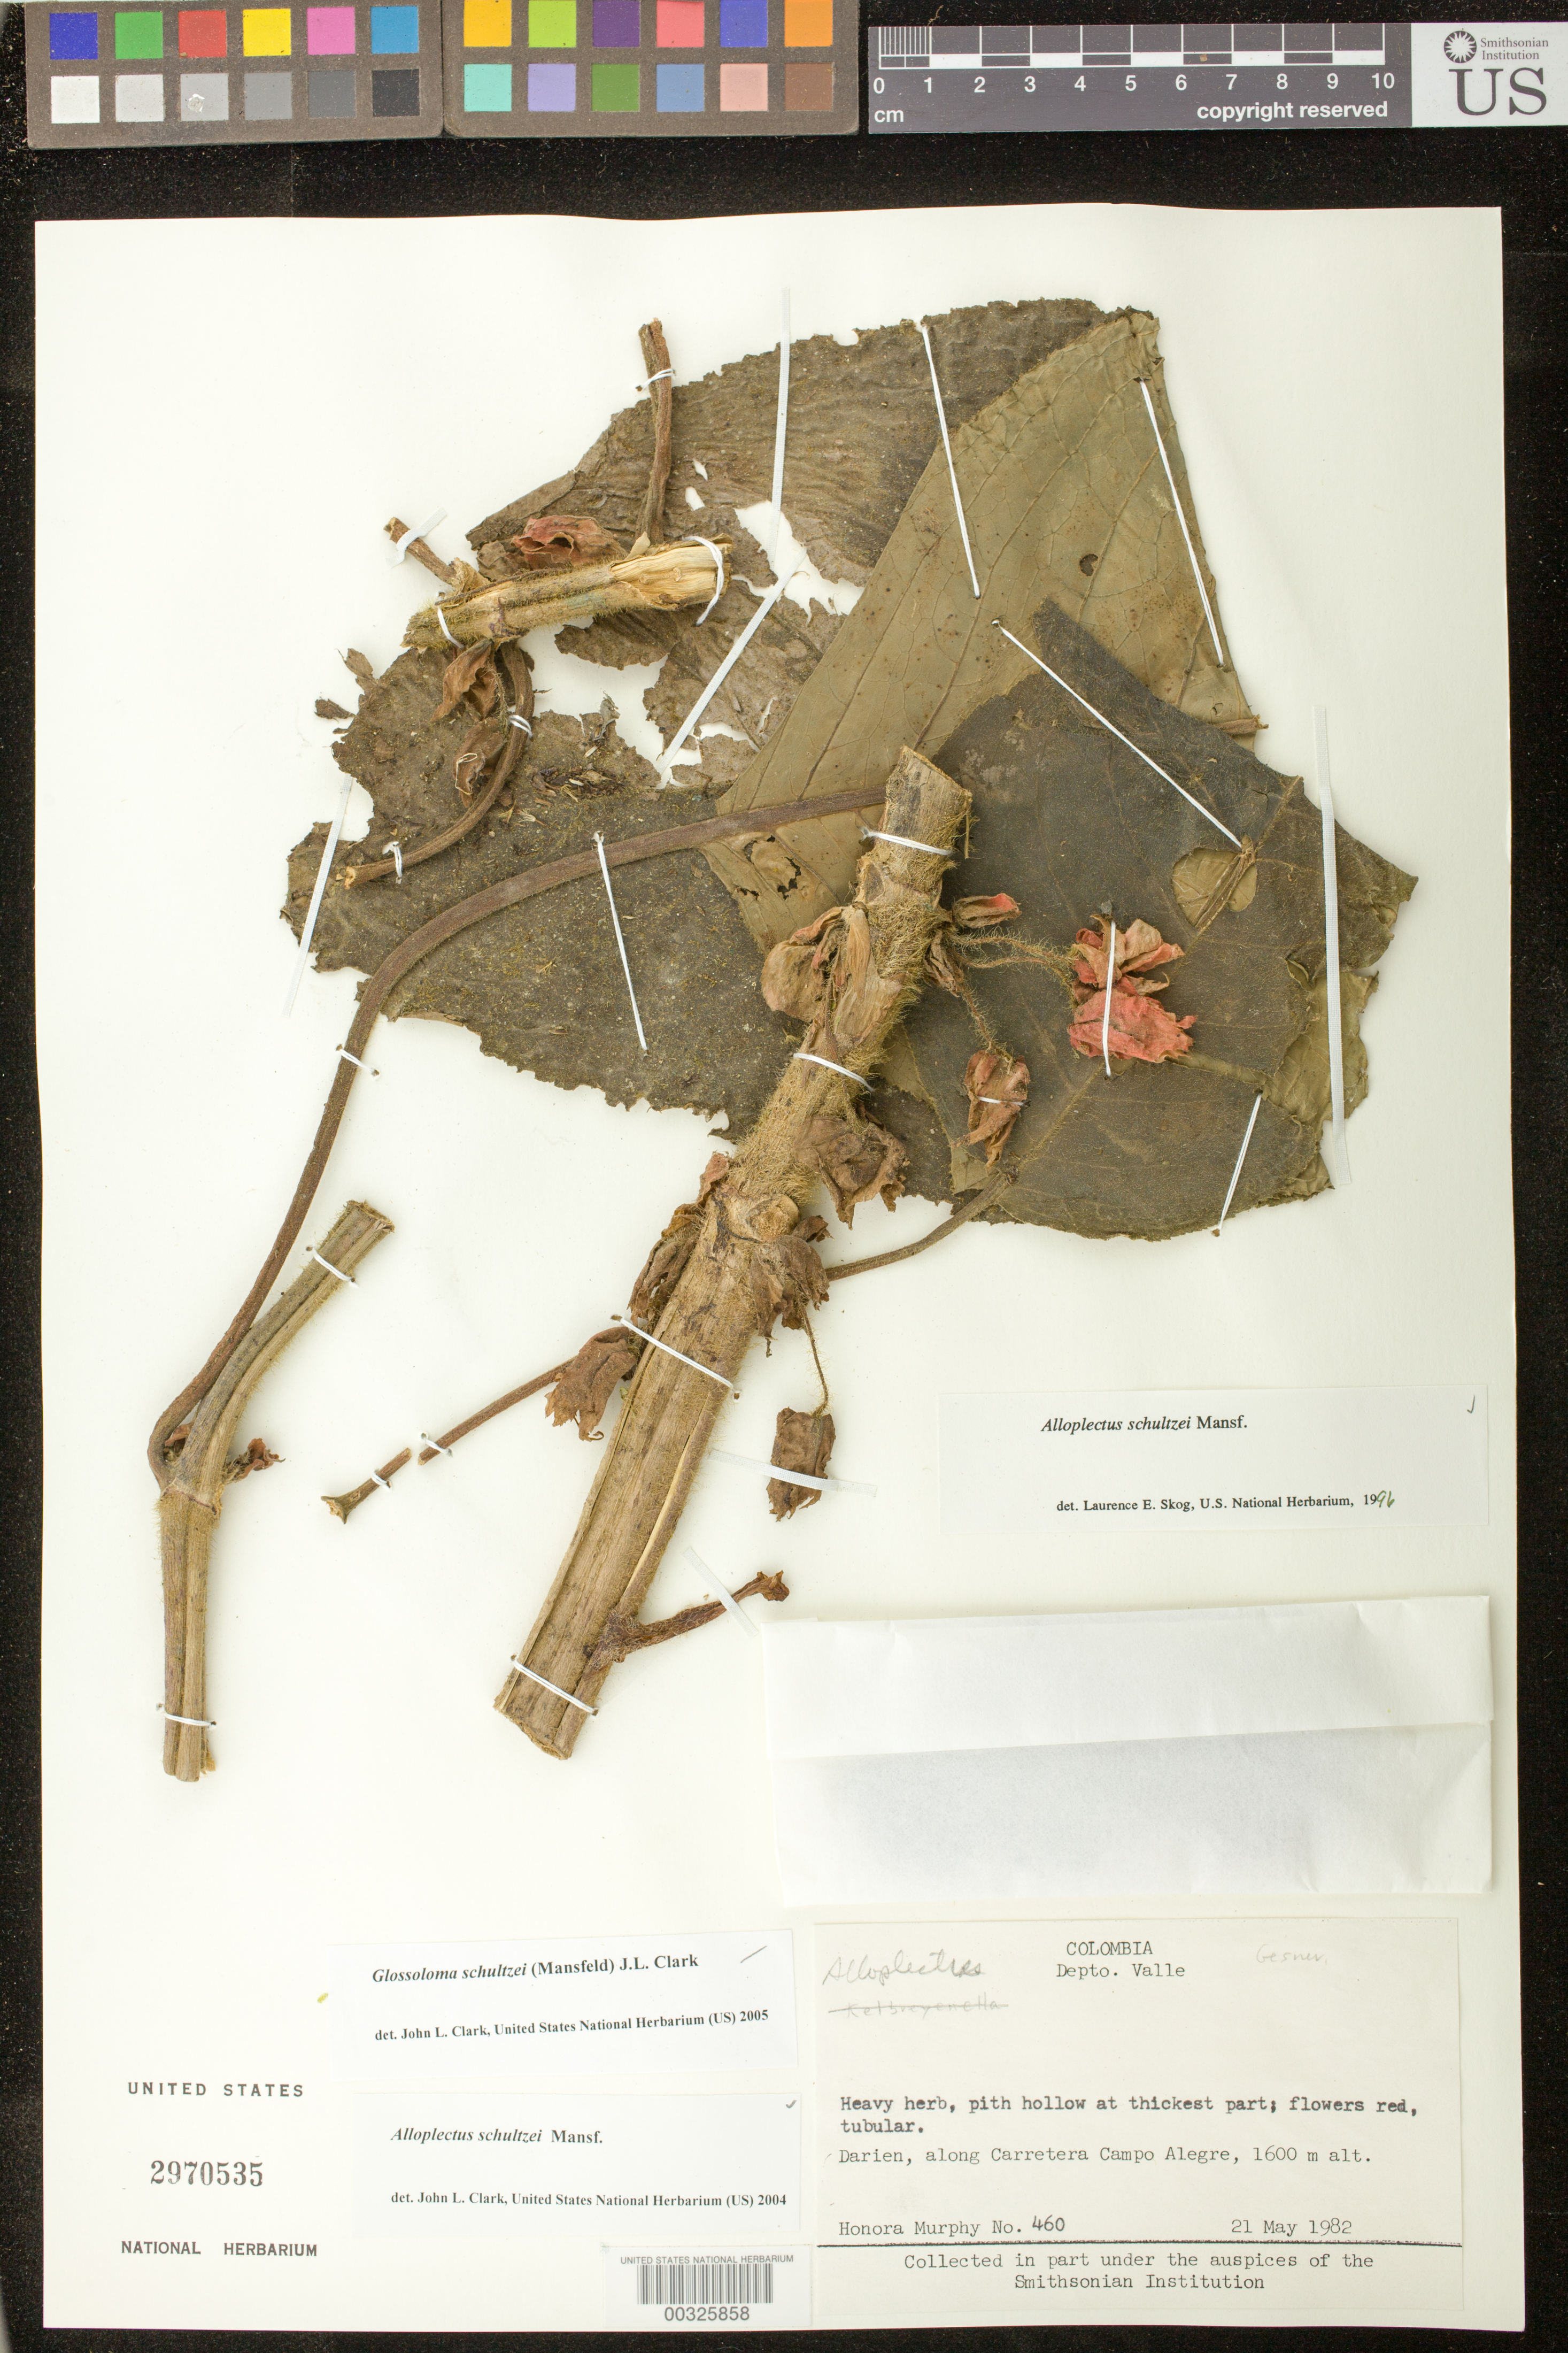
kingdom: Plantae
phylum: Tracheophyta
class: Magnoliopsida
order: Lamiales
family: Gesneriaceae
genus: Glossoloma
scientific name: Glossoloma schultzei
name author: (Mansf.) J.L. Clark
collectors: H. Murphy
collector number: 460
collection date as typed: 21 May 1982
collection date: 1982-05-21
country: Colombia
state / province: Valle del Cauca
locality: Darien, along Carretera Campo Alegre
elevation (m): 1600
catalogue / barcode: US 2970535